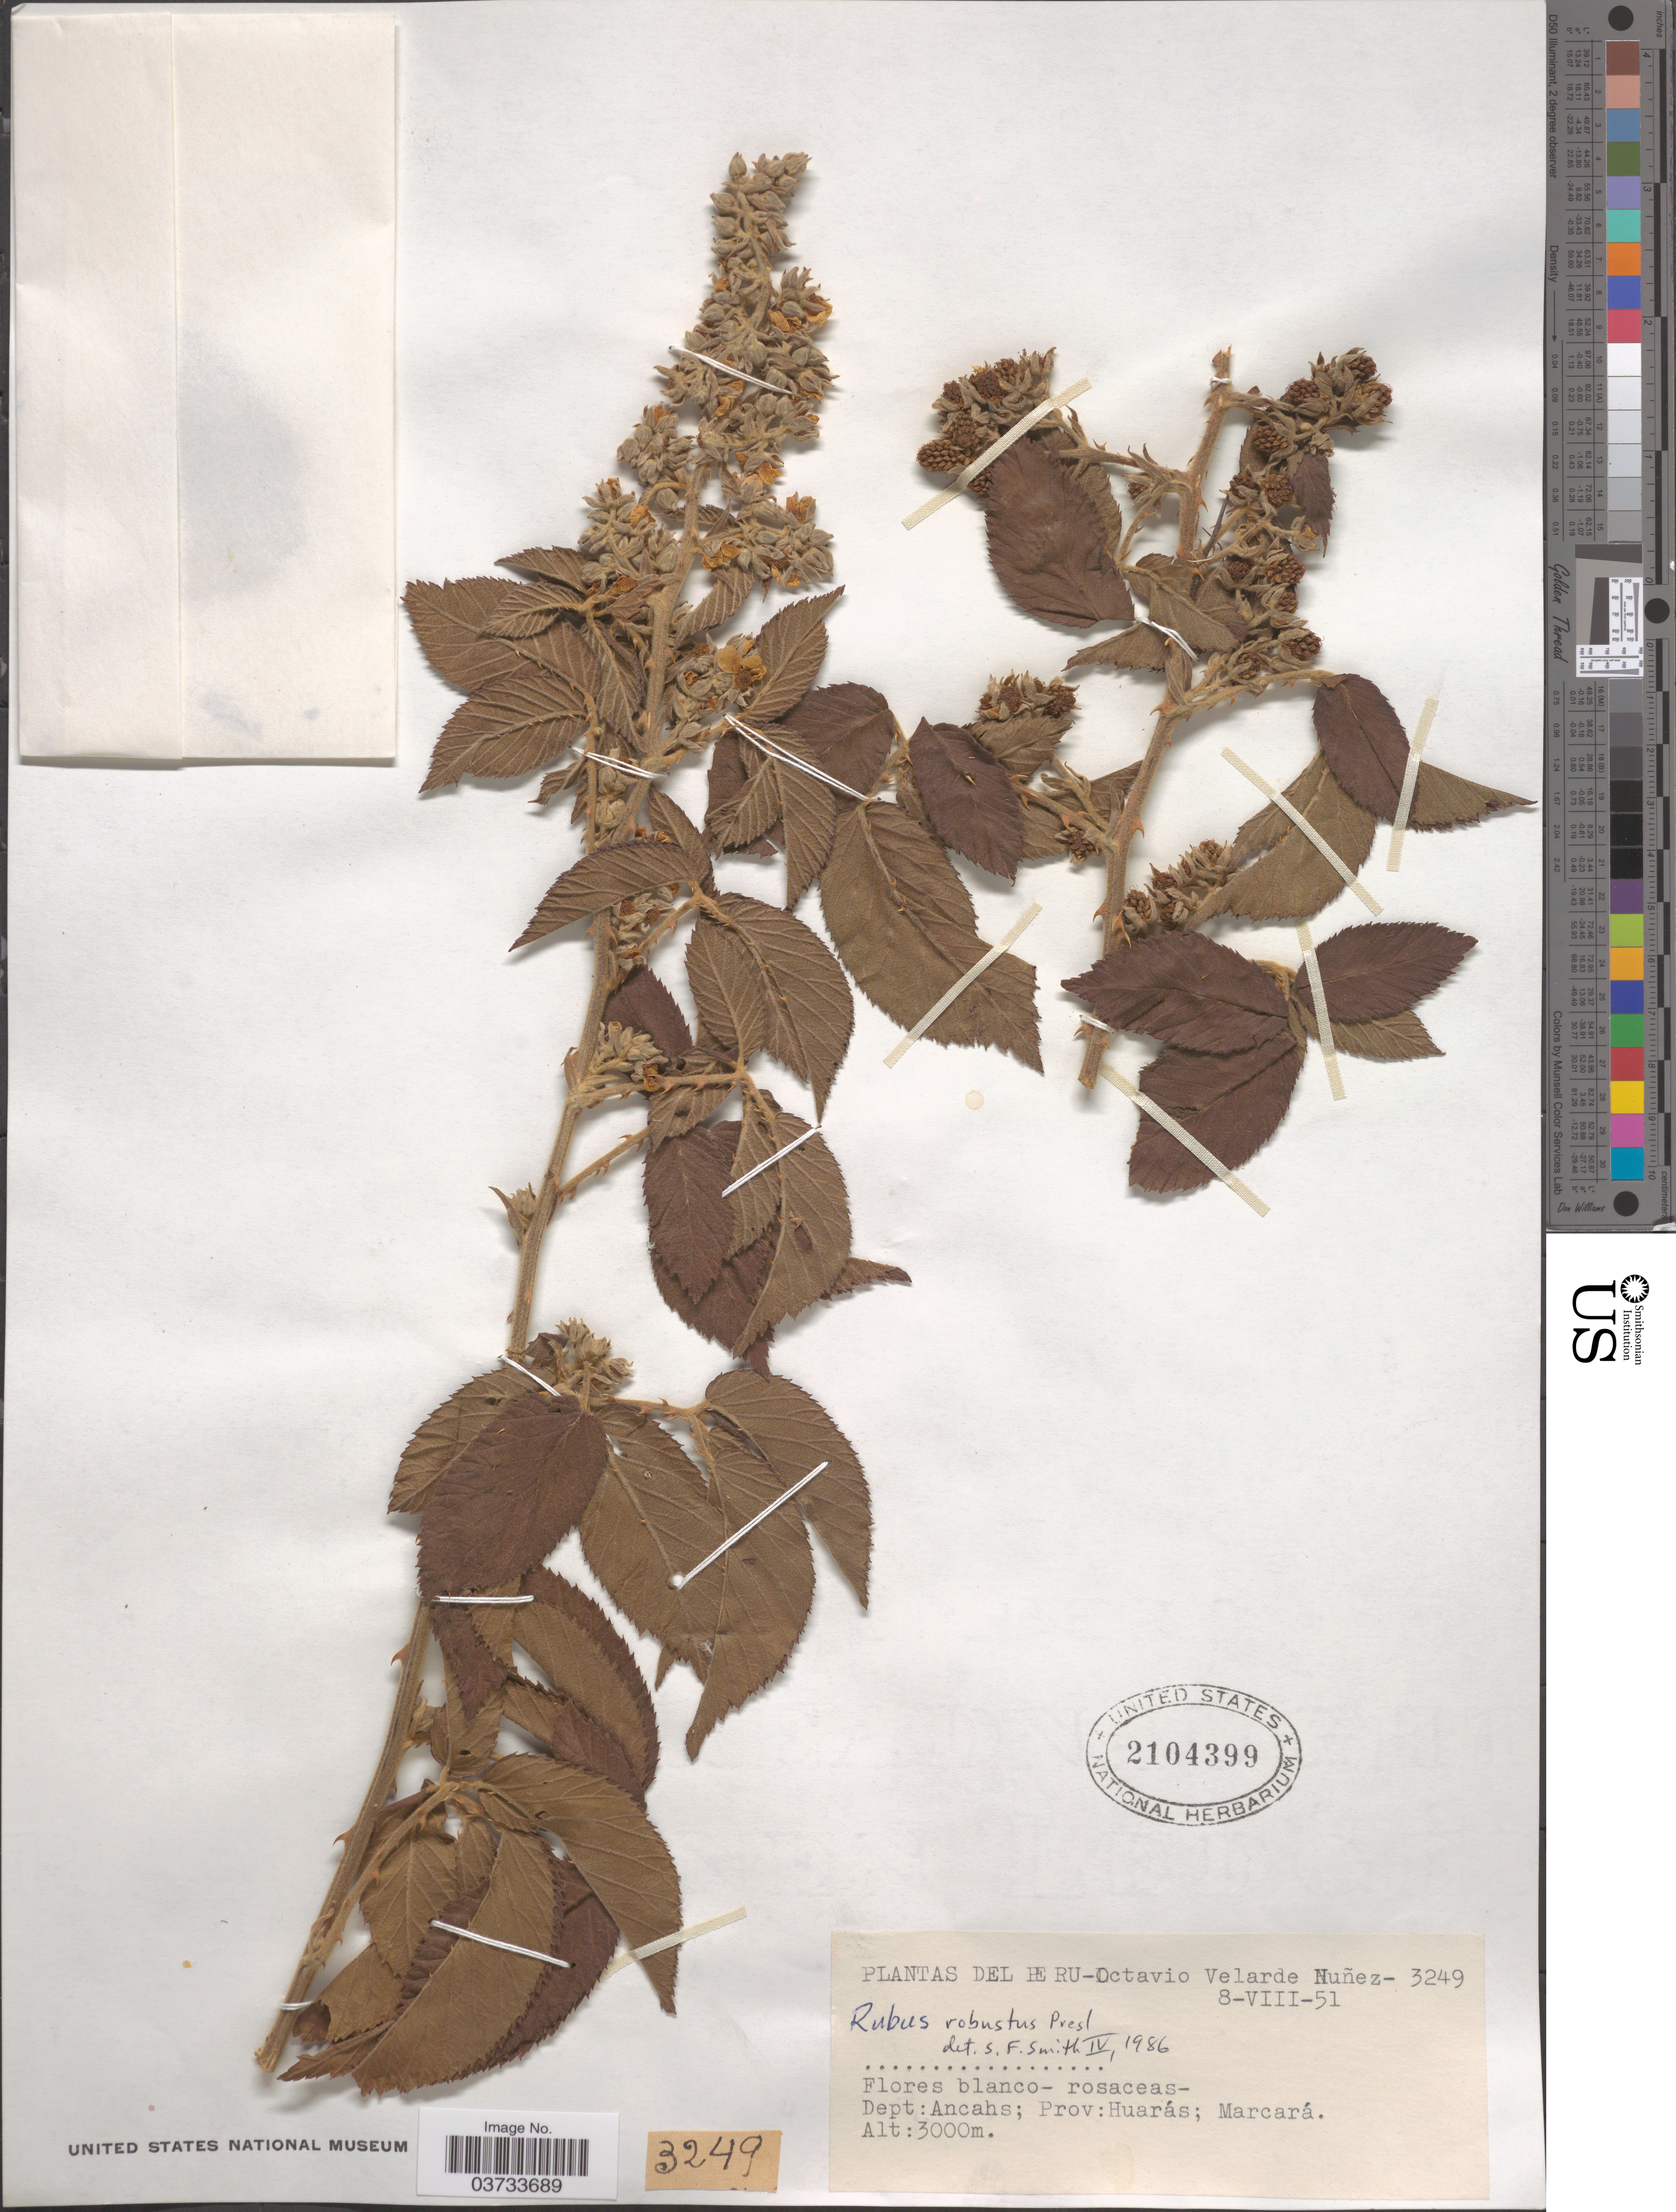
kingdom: Plantae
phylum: Tracheophyta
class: Magnoliopsida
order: Rosales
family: Rosaceae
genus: Rubus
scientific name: Rubus robustus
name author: C. Presl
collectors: O. Velarde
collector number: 3249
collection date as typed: Transcribed d/m/y: 8/8/51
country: Peru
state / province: Ancash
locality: Dept: Ancahs; Prov: Huarás; Marcará.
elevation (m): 3000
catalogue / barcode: US 2104399